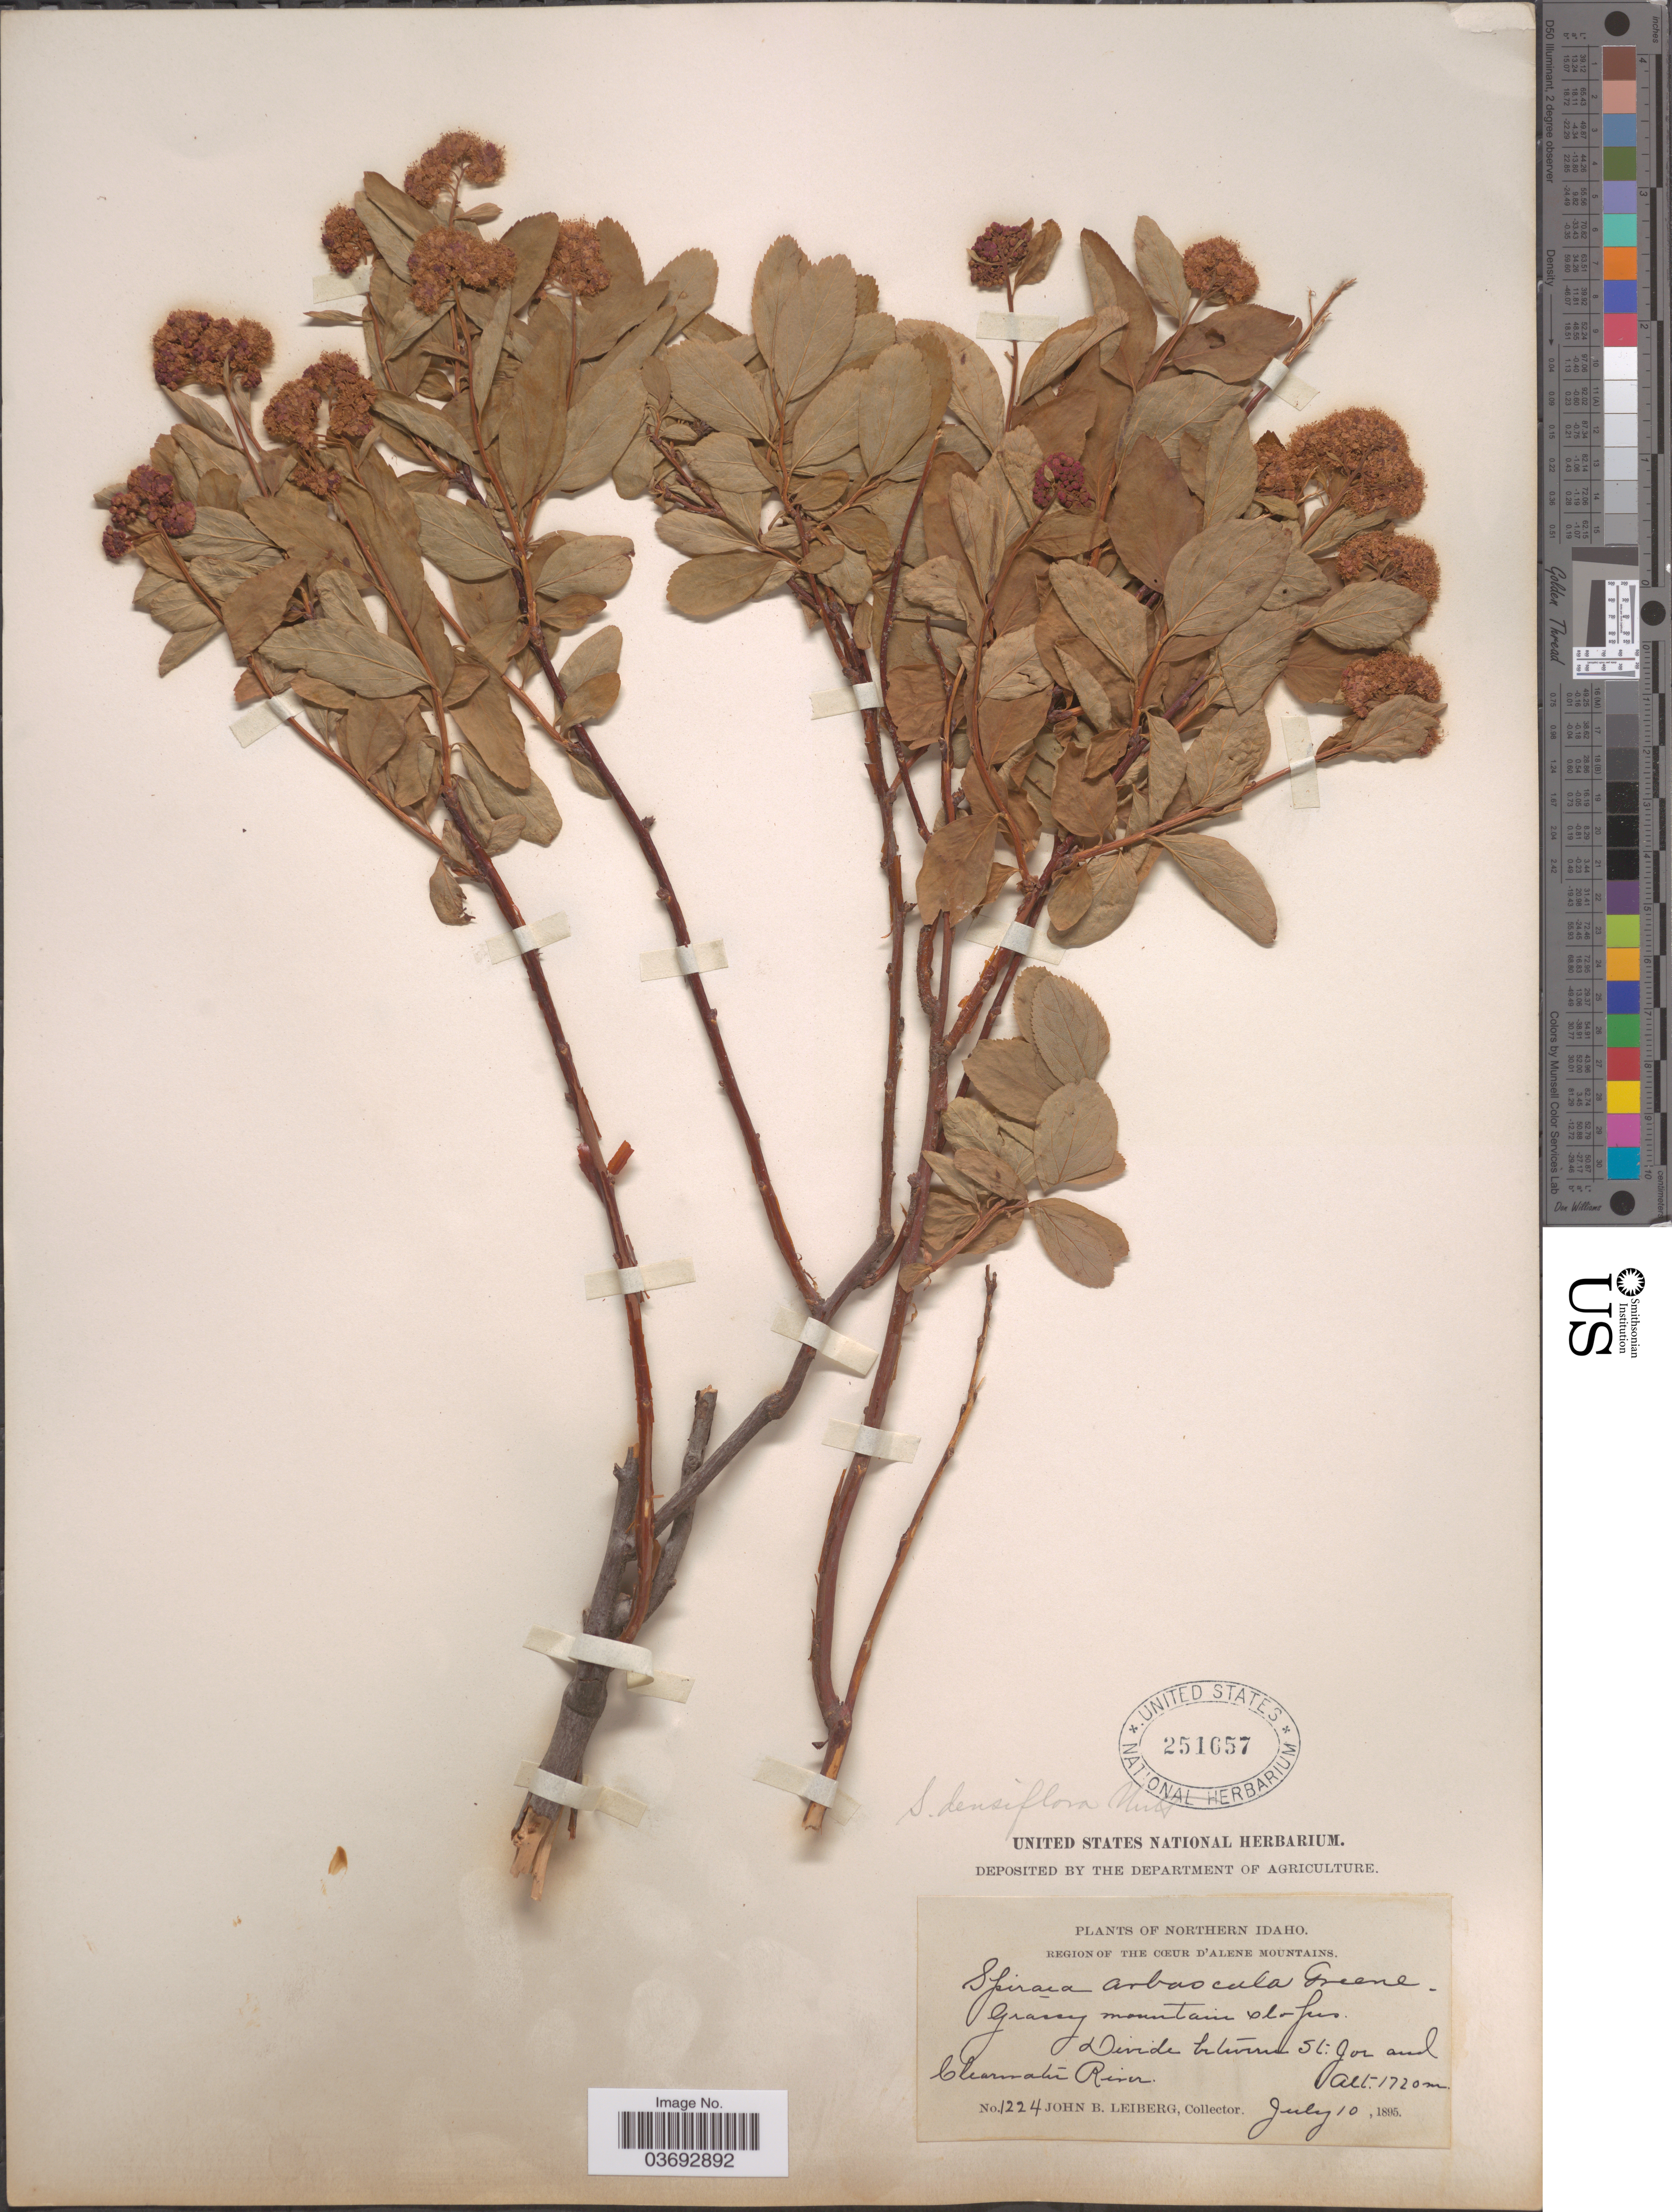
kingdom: Plantae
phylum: Tracheophyta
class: Magnoliopsida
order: Rosales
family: Rosaceae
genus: Spiraea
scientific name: Spiraea splendens var. splendens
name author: Baumann ex K. Koch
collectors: J. B. Leiberg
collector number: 1224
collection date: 1895-07-10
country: United States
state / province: Idaho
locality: Northern Idaho, Region of the Cœur d'Alene Mountains. Grassy mountain slopes, Divide between St. Joe and Clearwater River.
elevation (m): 1720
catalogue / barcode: US 251657